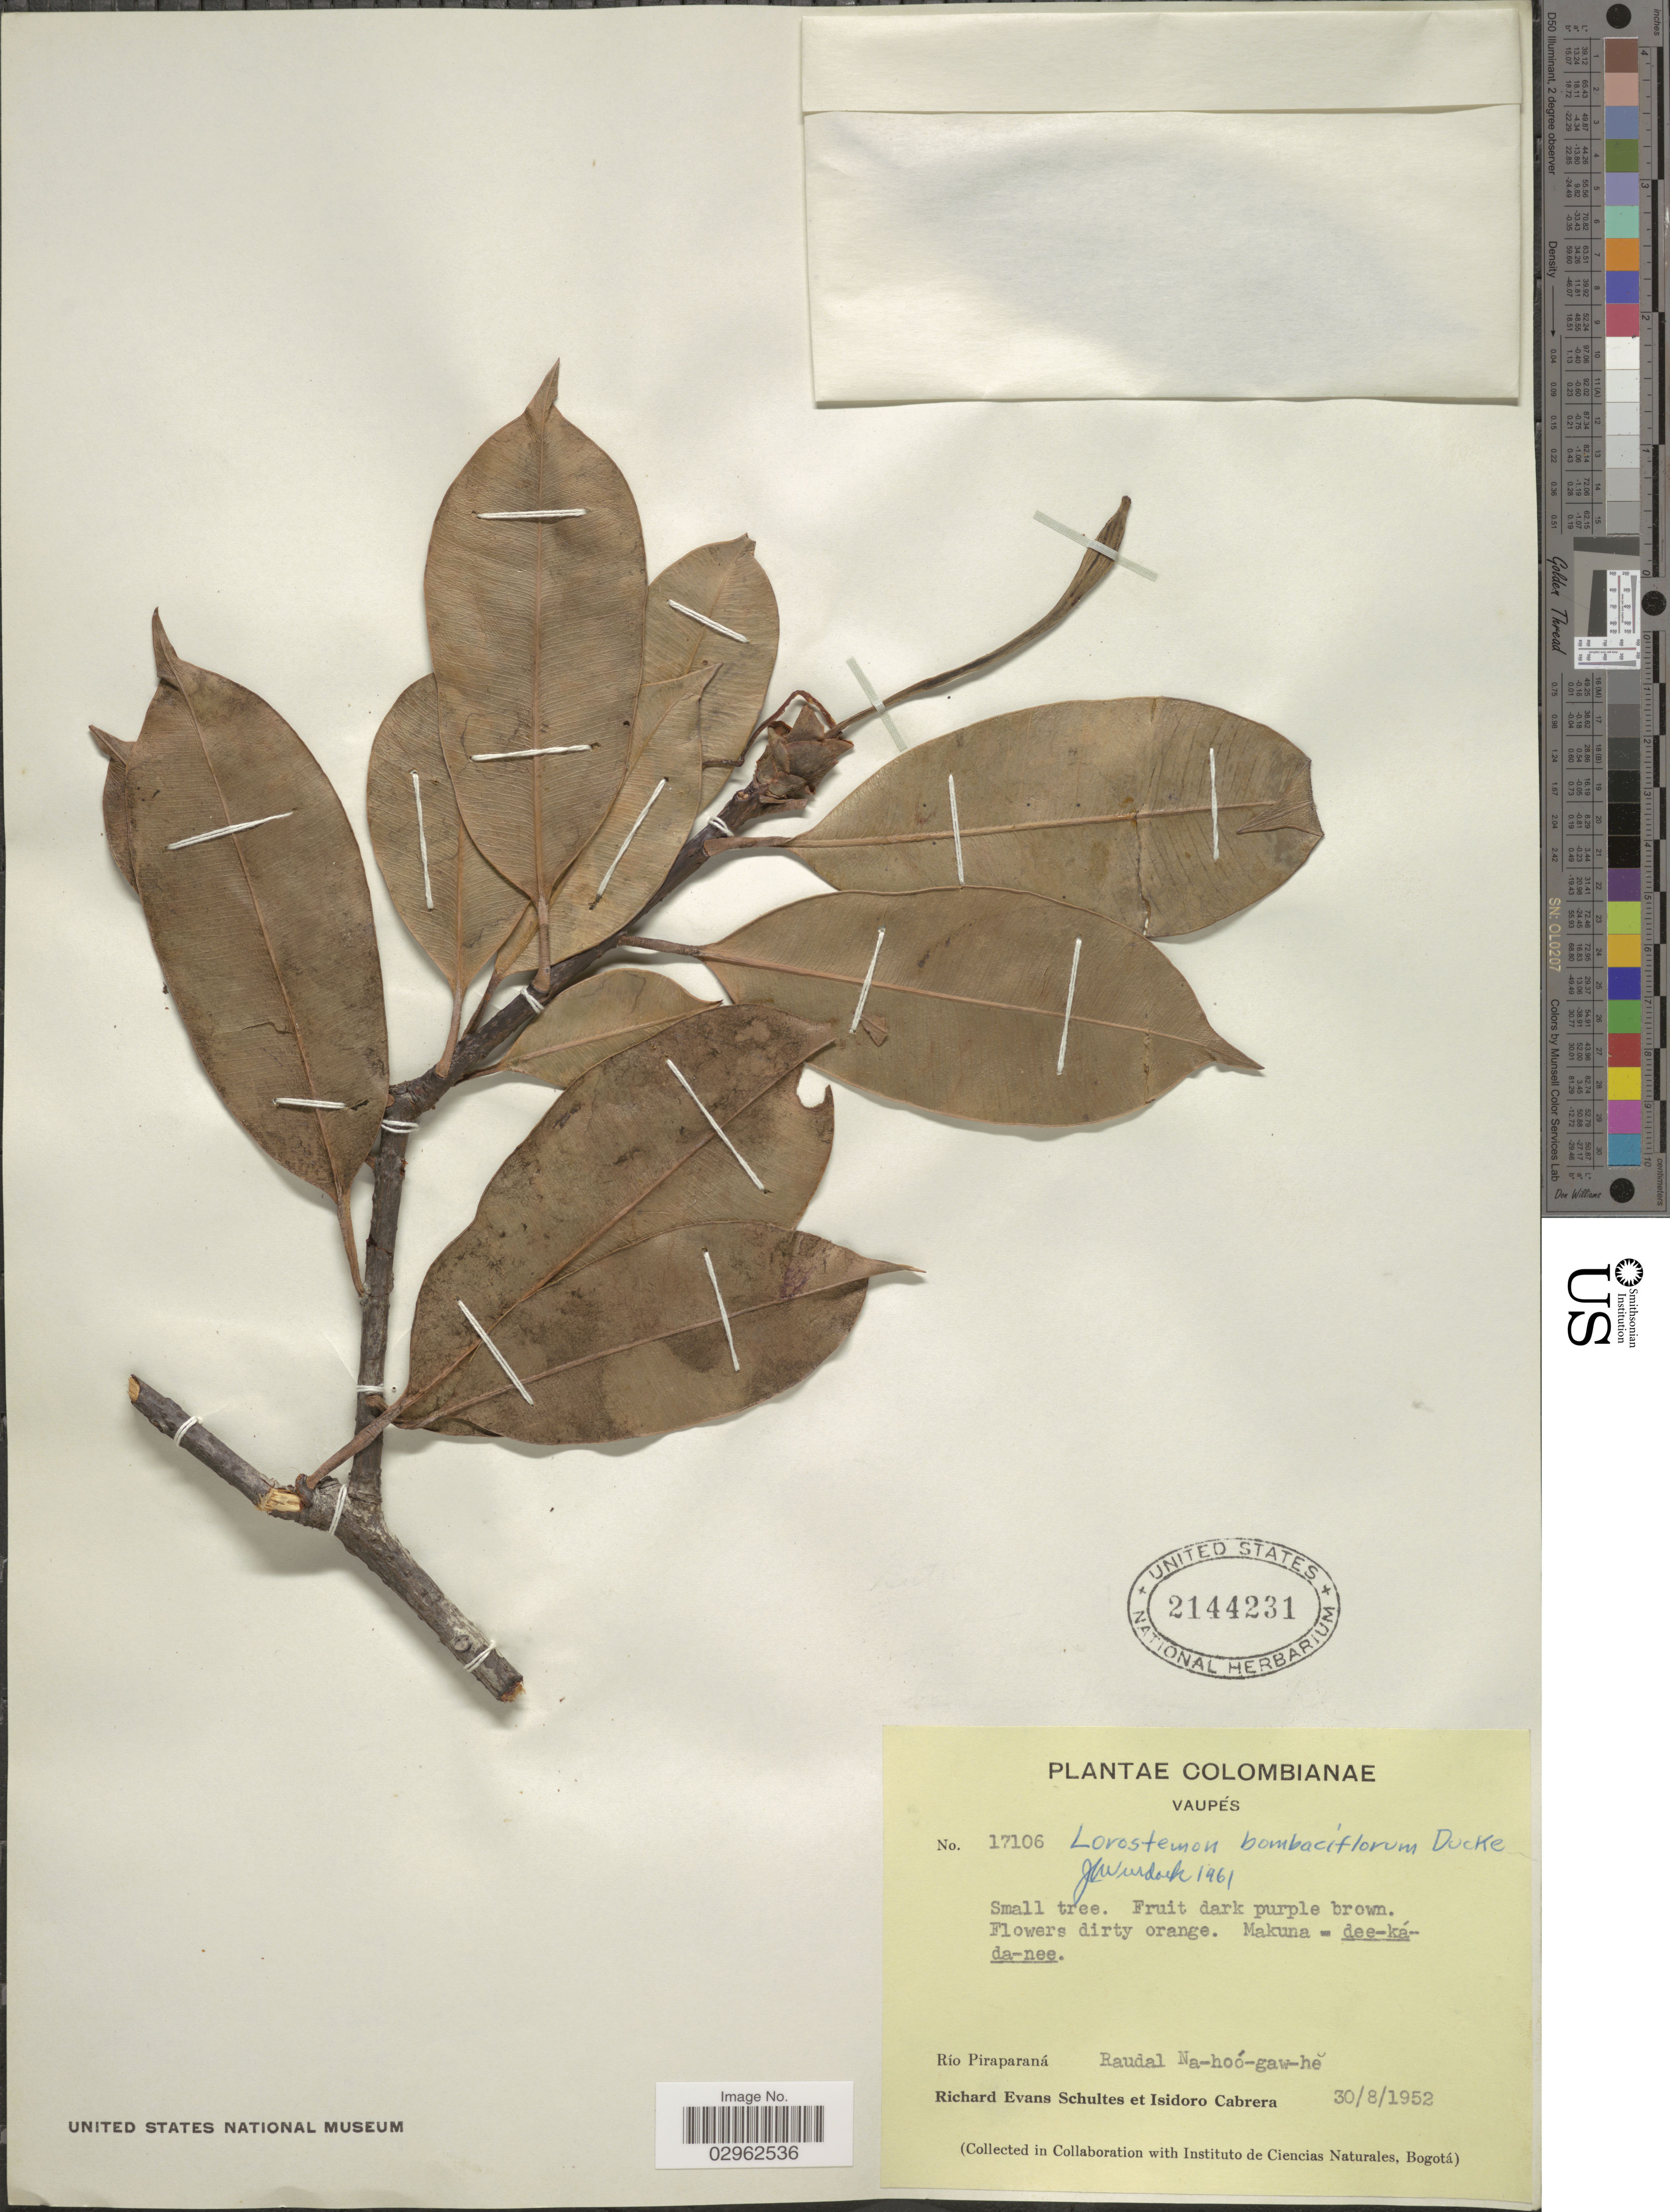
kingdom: Plantae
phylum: Tracheophyta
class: Magnoliopsida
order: Malpighiales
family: Clusiaceae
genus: Lorostemon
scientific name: Lorostemon bombaciflorum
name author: Ducke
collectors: R. E. Schultes & I. Cabrera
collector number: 17106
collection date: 1952-08-30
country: Colombia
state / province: Vaupés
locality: Río Piraparaná. Raudal Na-hoó-gaw-hĕ.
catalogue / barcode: US 2144231